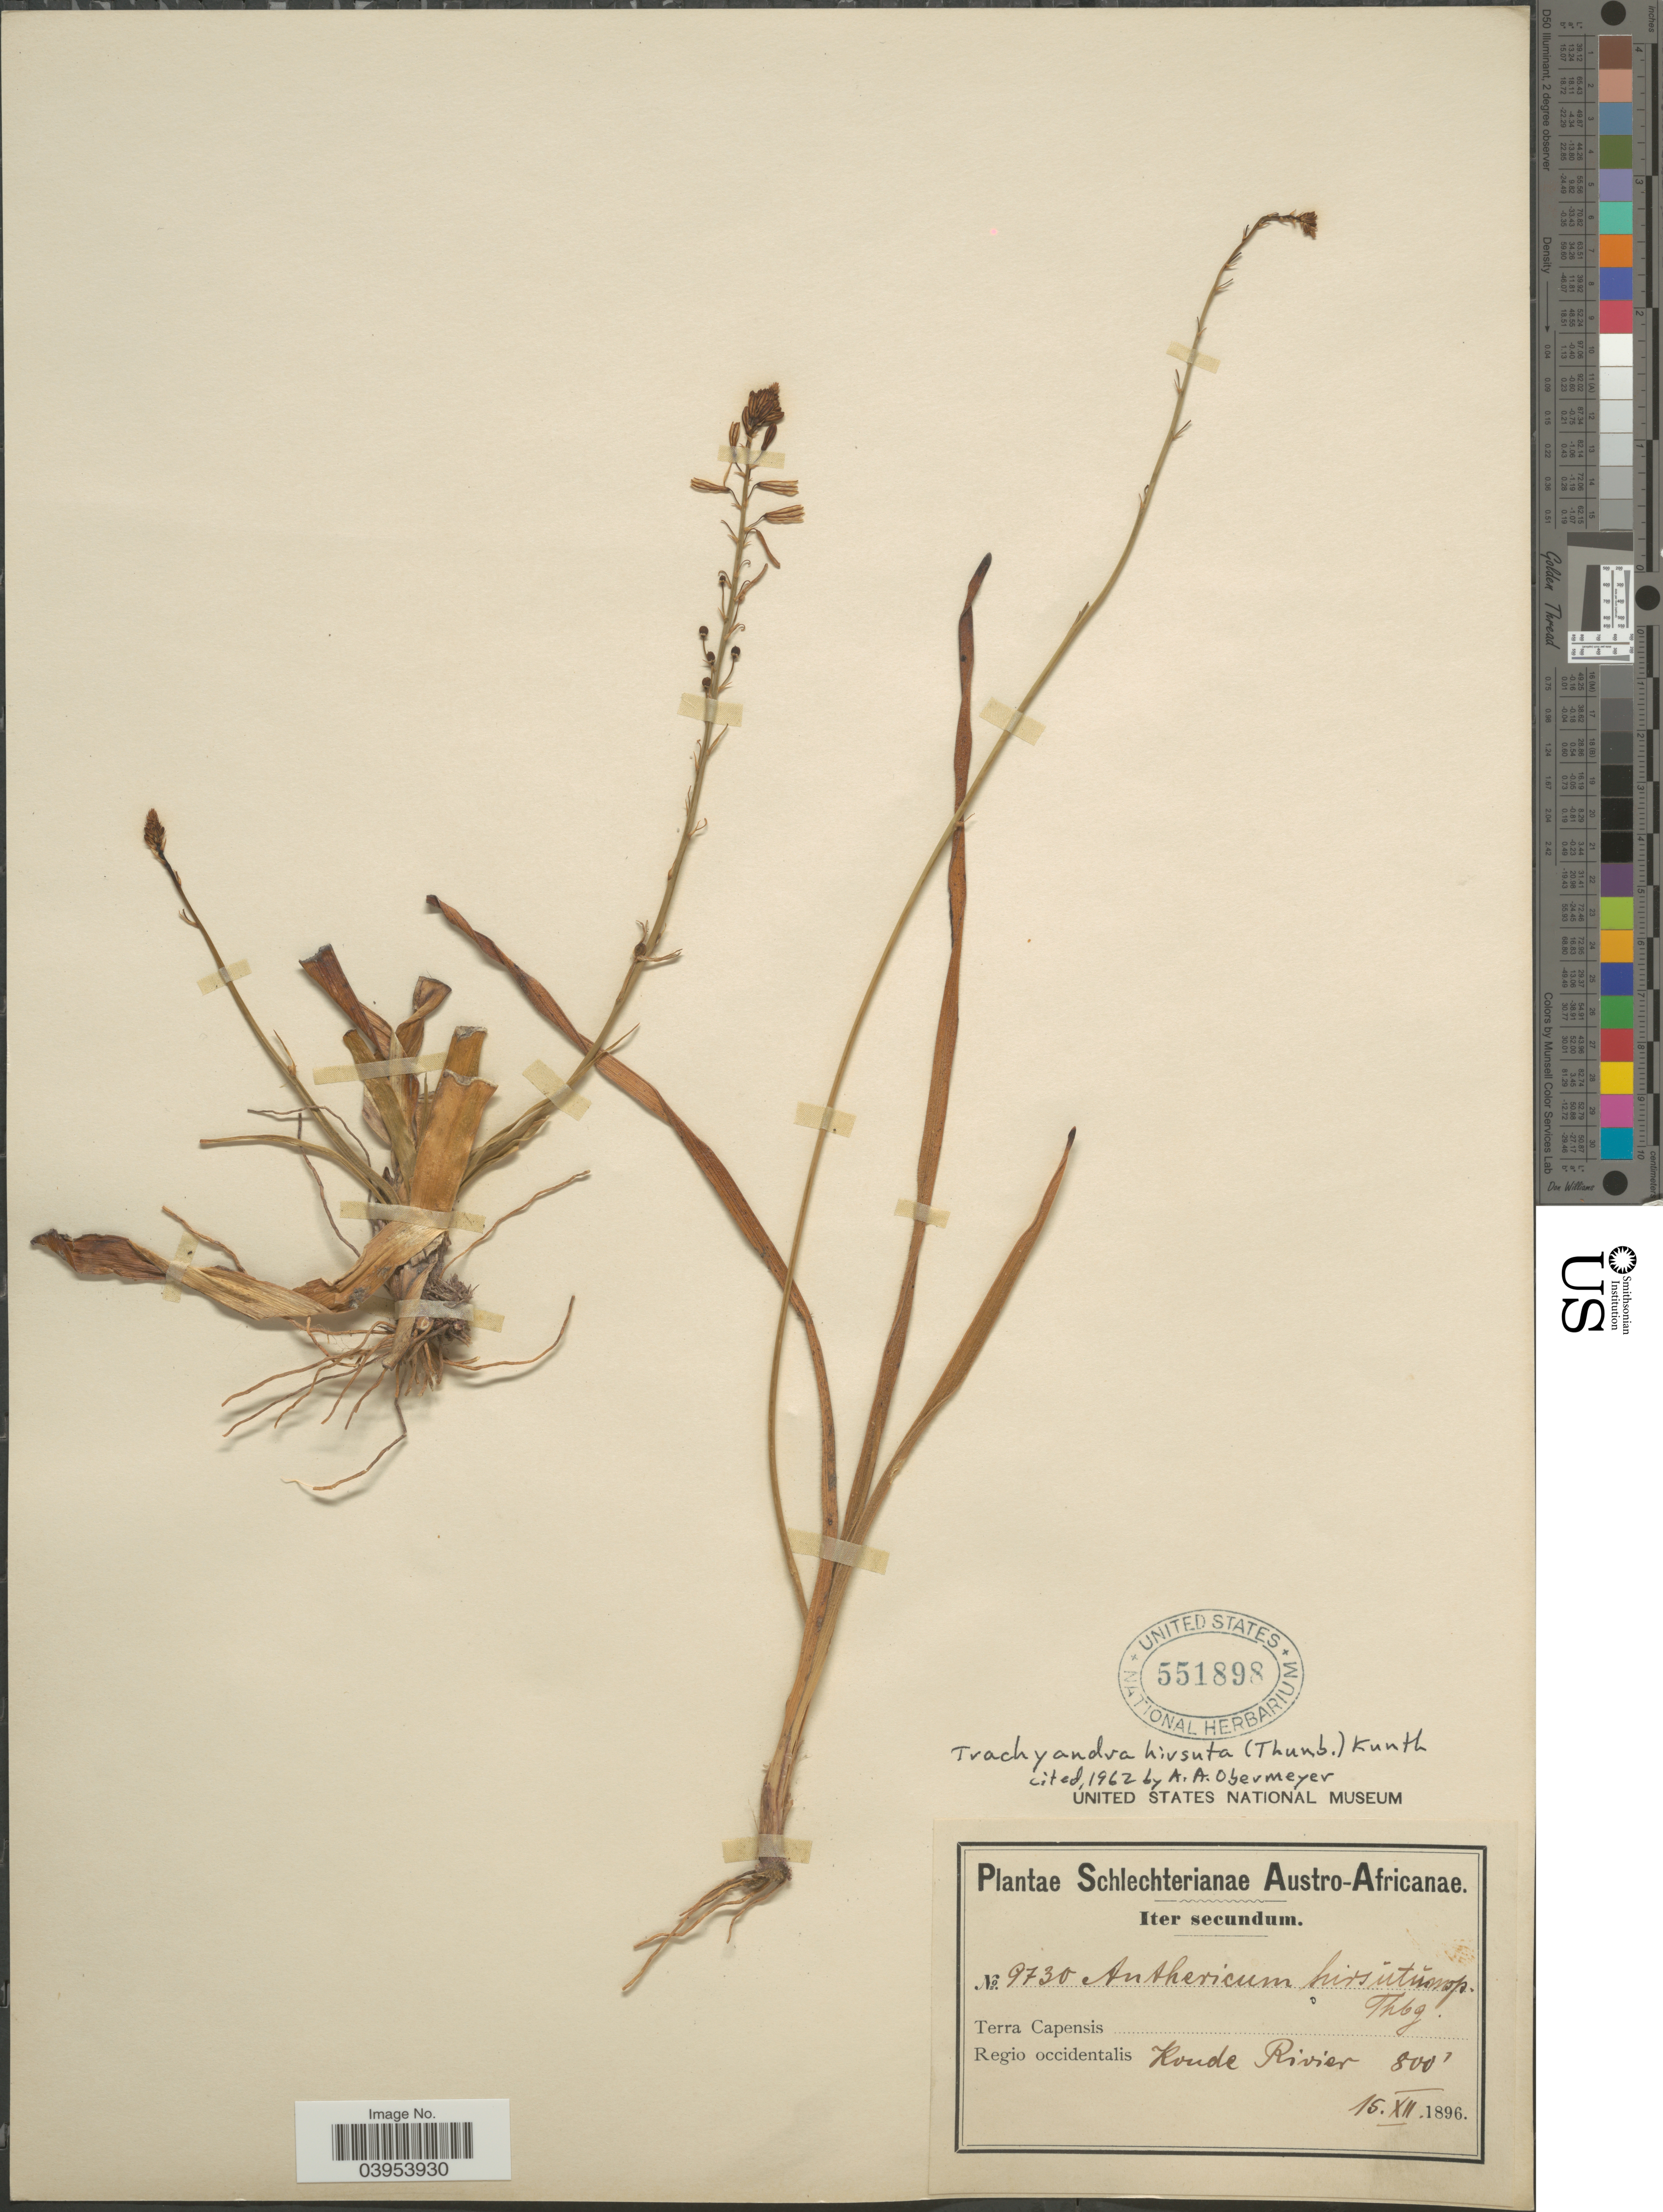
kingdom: Plantae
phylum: Tracheophyta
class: Liliopsida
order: Asparagales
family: Asphodelaceae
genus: Trachyandra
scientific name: Trachyandra hirsuta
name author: (Thunb.) Kunth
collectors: Schlechter, --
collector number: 9730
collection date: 1896-12-15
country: South Africa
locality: Austro-Africanae. Terra Capensis. Regio occidentalis. Koude Rivier.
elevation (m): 244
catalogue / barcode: US 551898